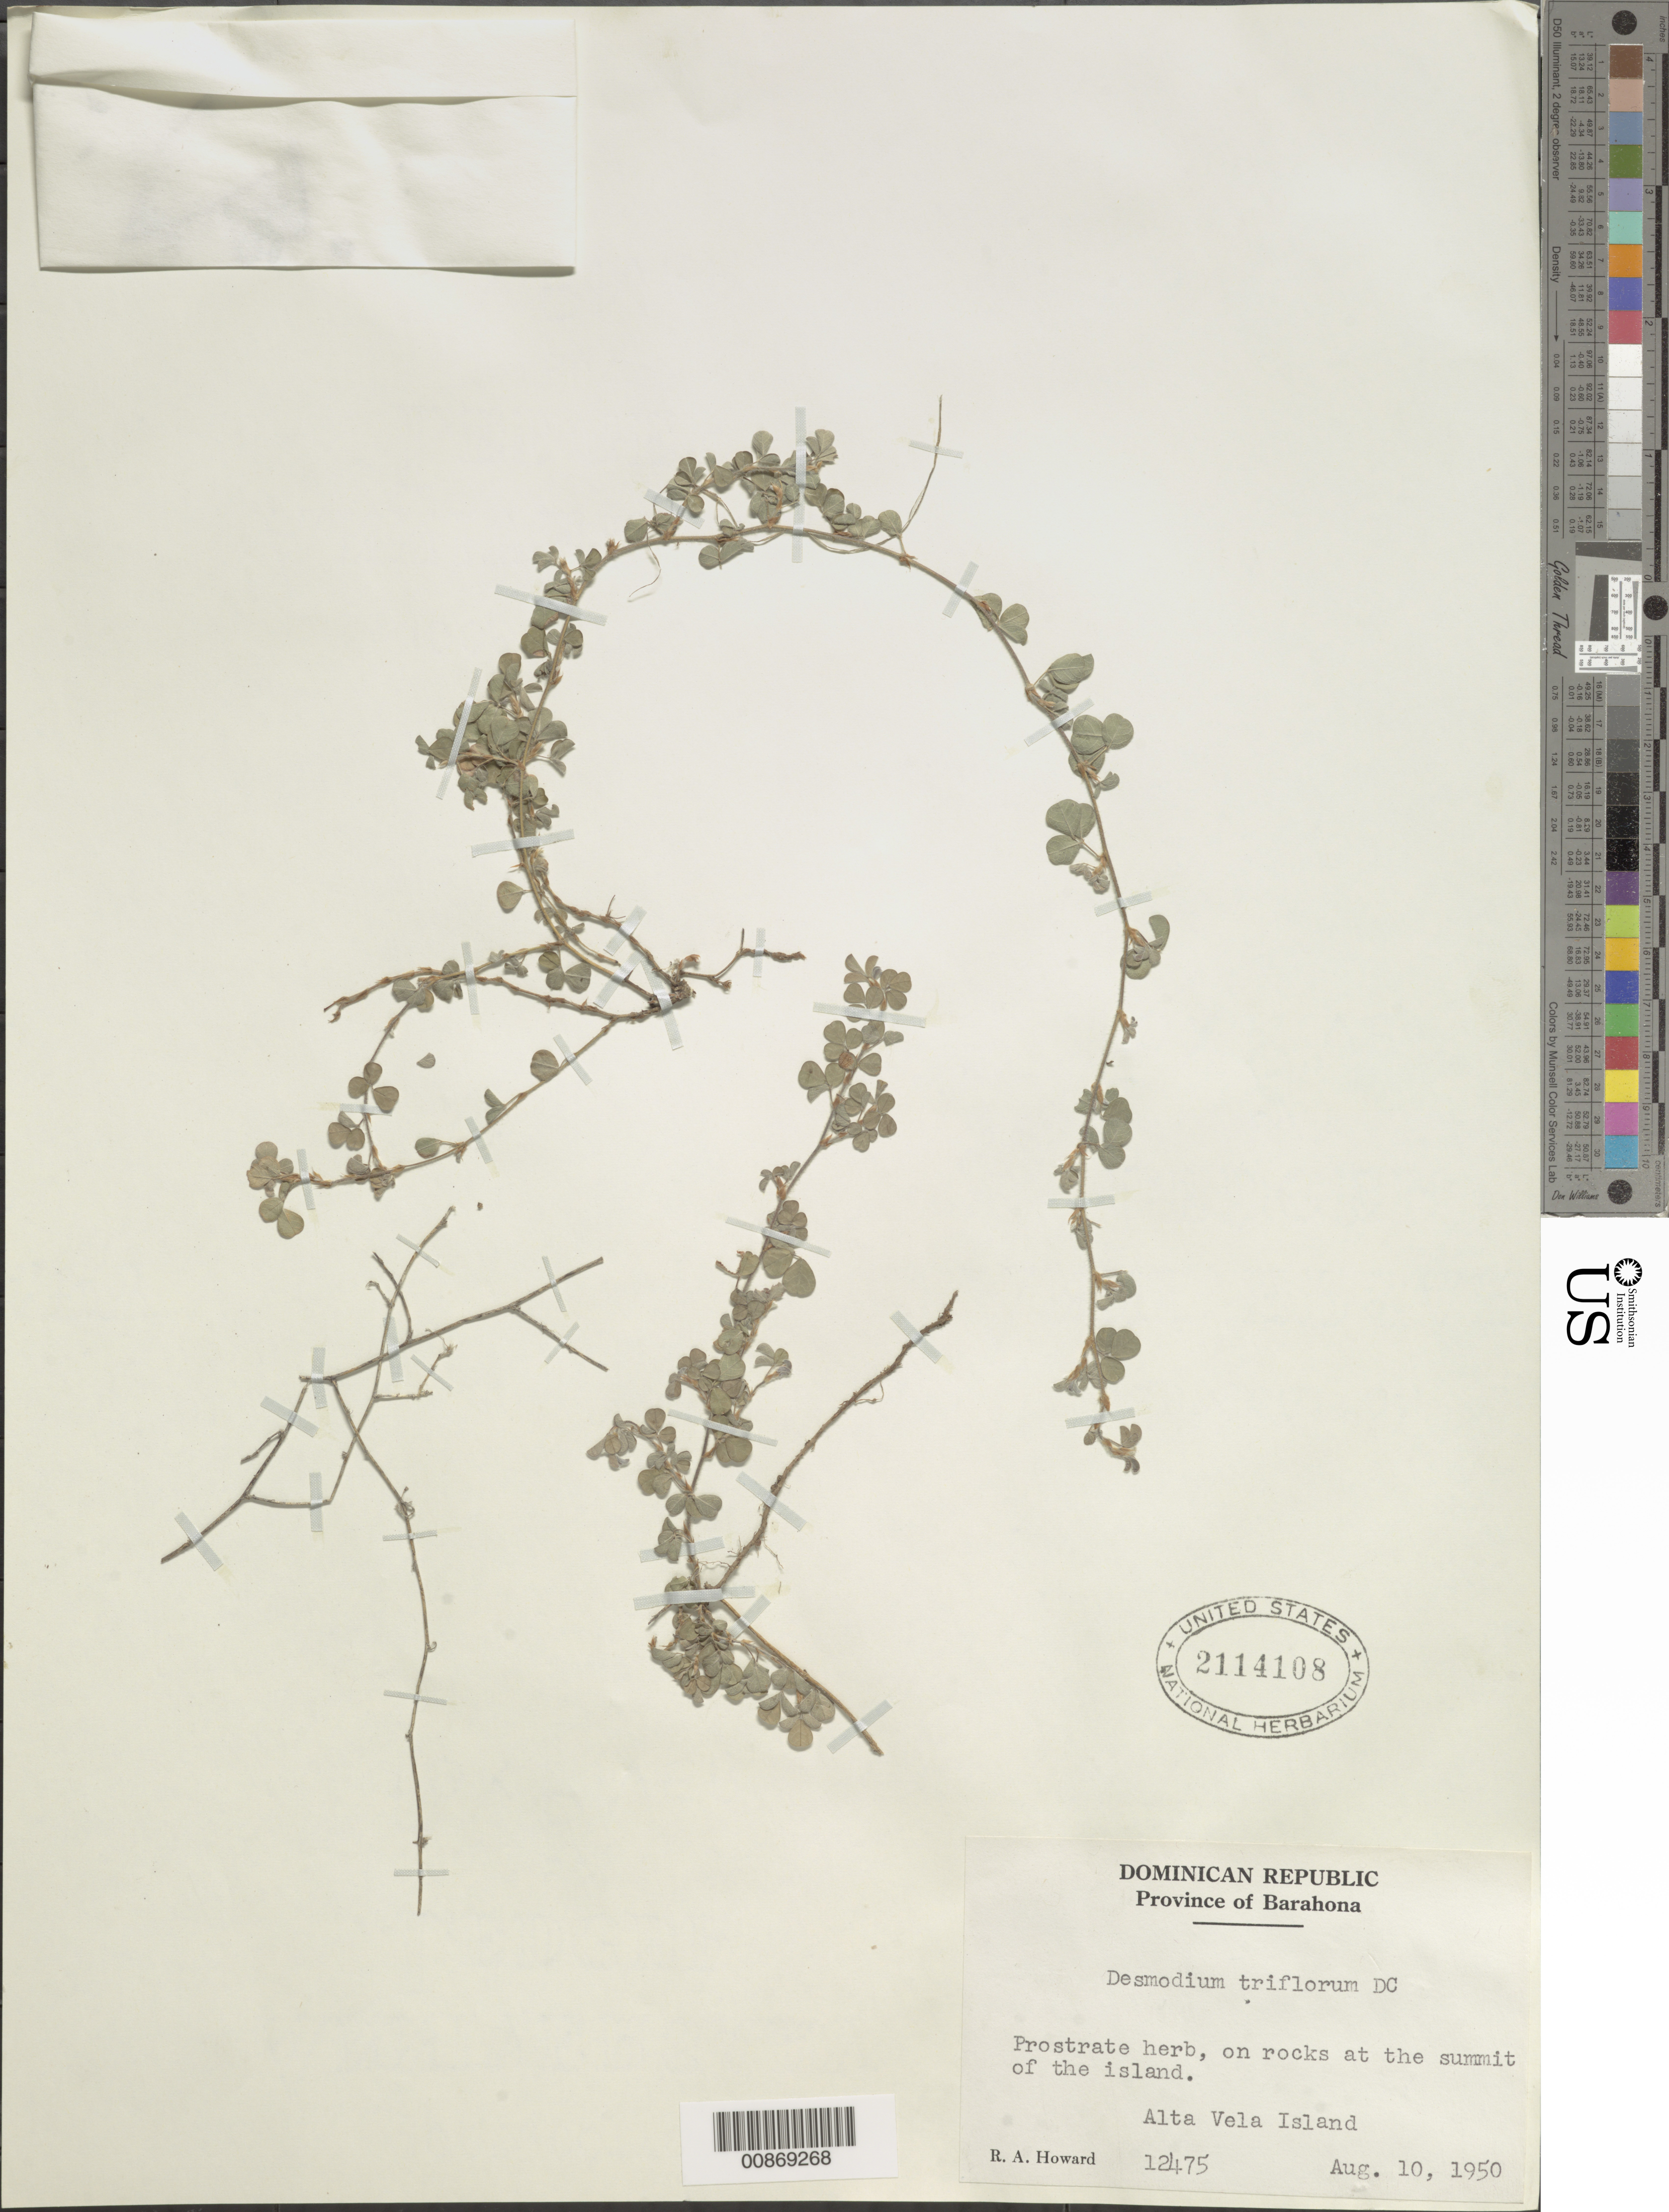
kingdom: Plantae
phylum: Tracheophyta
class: Magnoliopsida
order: Fabales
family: Fabaceae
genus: Grona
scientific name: Grona triflora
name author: (L.) H. Ohashi & K. Ohashi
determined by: Strong, Mark T., (BOT), Smithsonian Institution - National Museum of Natural History (UNITED STATES)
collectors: R. A. Howard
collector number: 12475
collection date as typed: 10 Aug 1950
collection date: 1950-08-10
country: Dominican Republic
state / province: Barahona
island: Alta Vela I.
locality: At the summit of Alta Vela Island.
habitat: On rocks.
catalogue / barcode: US 2114108